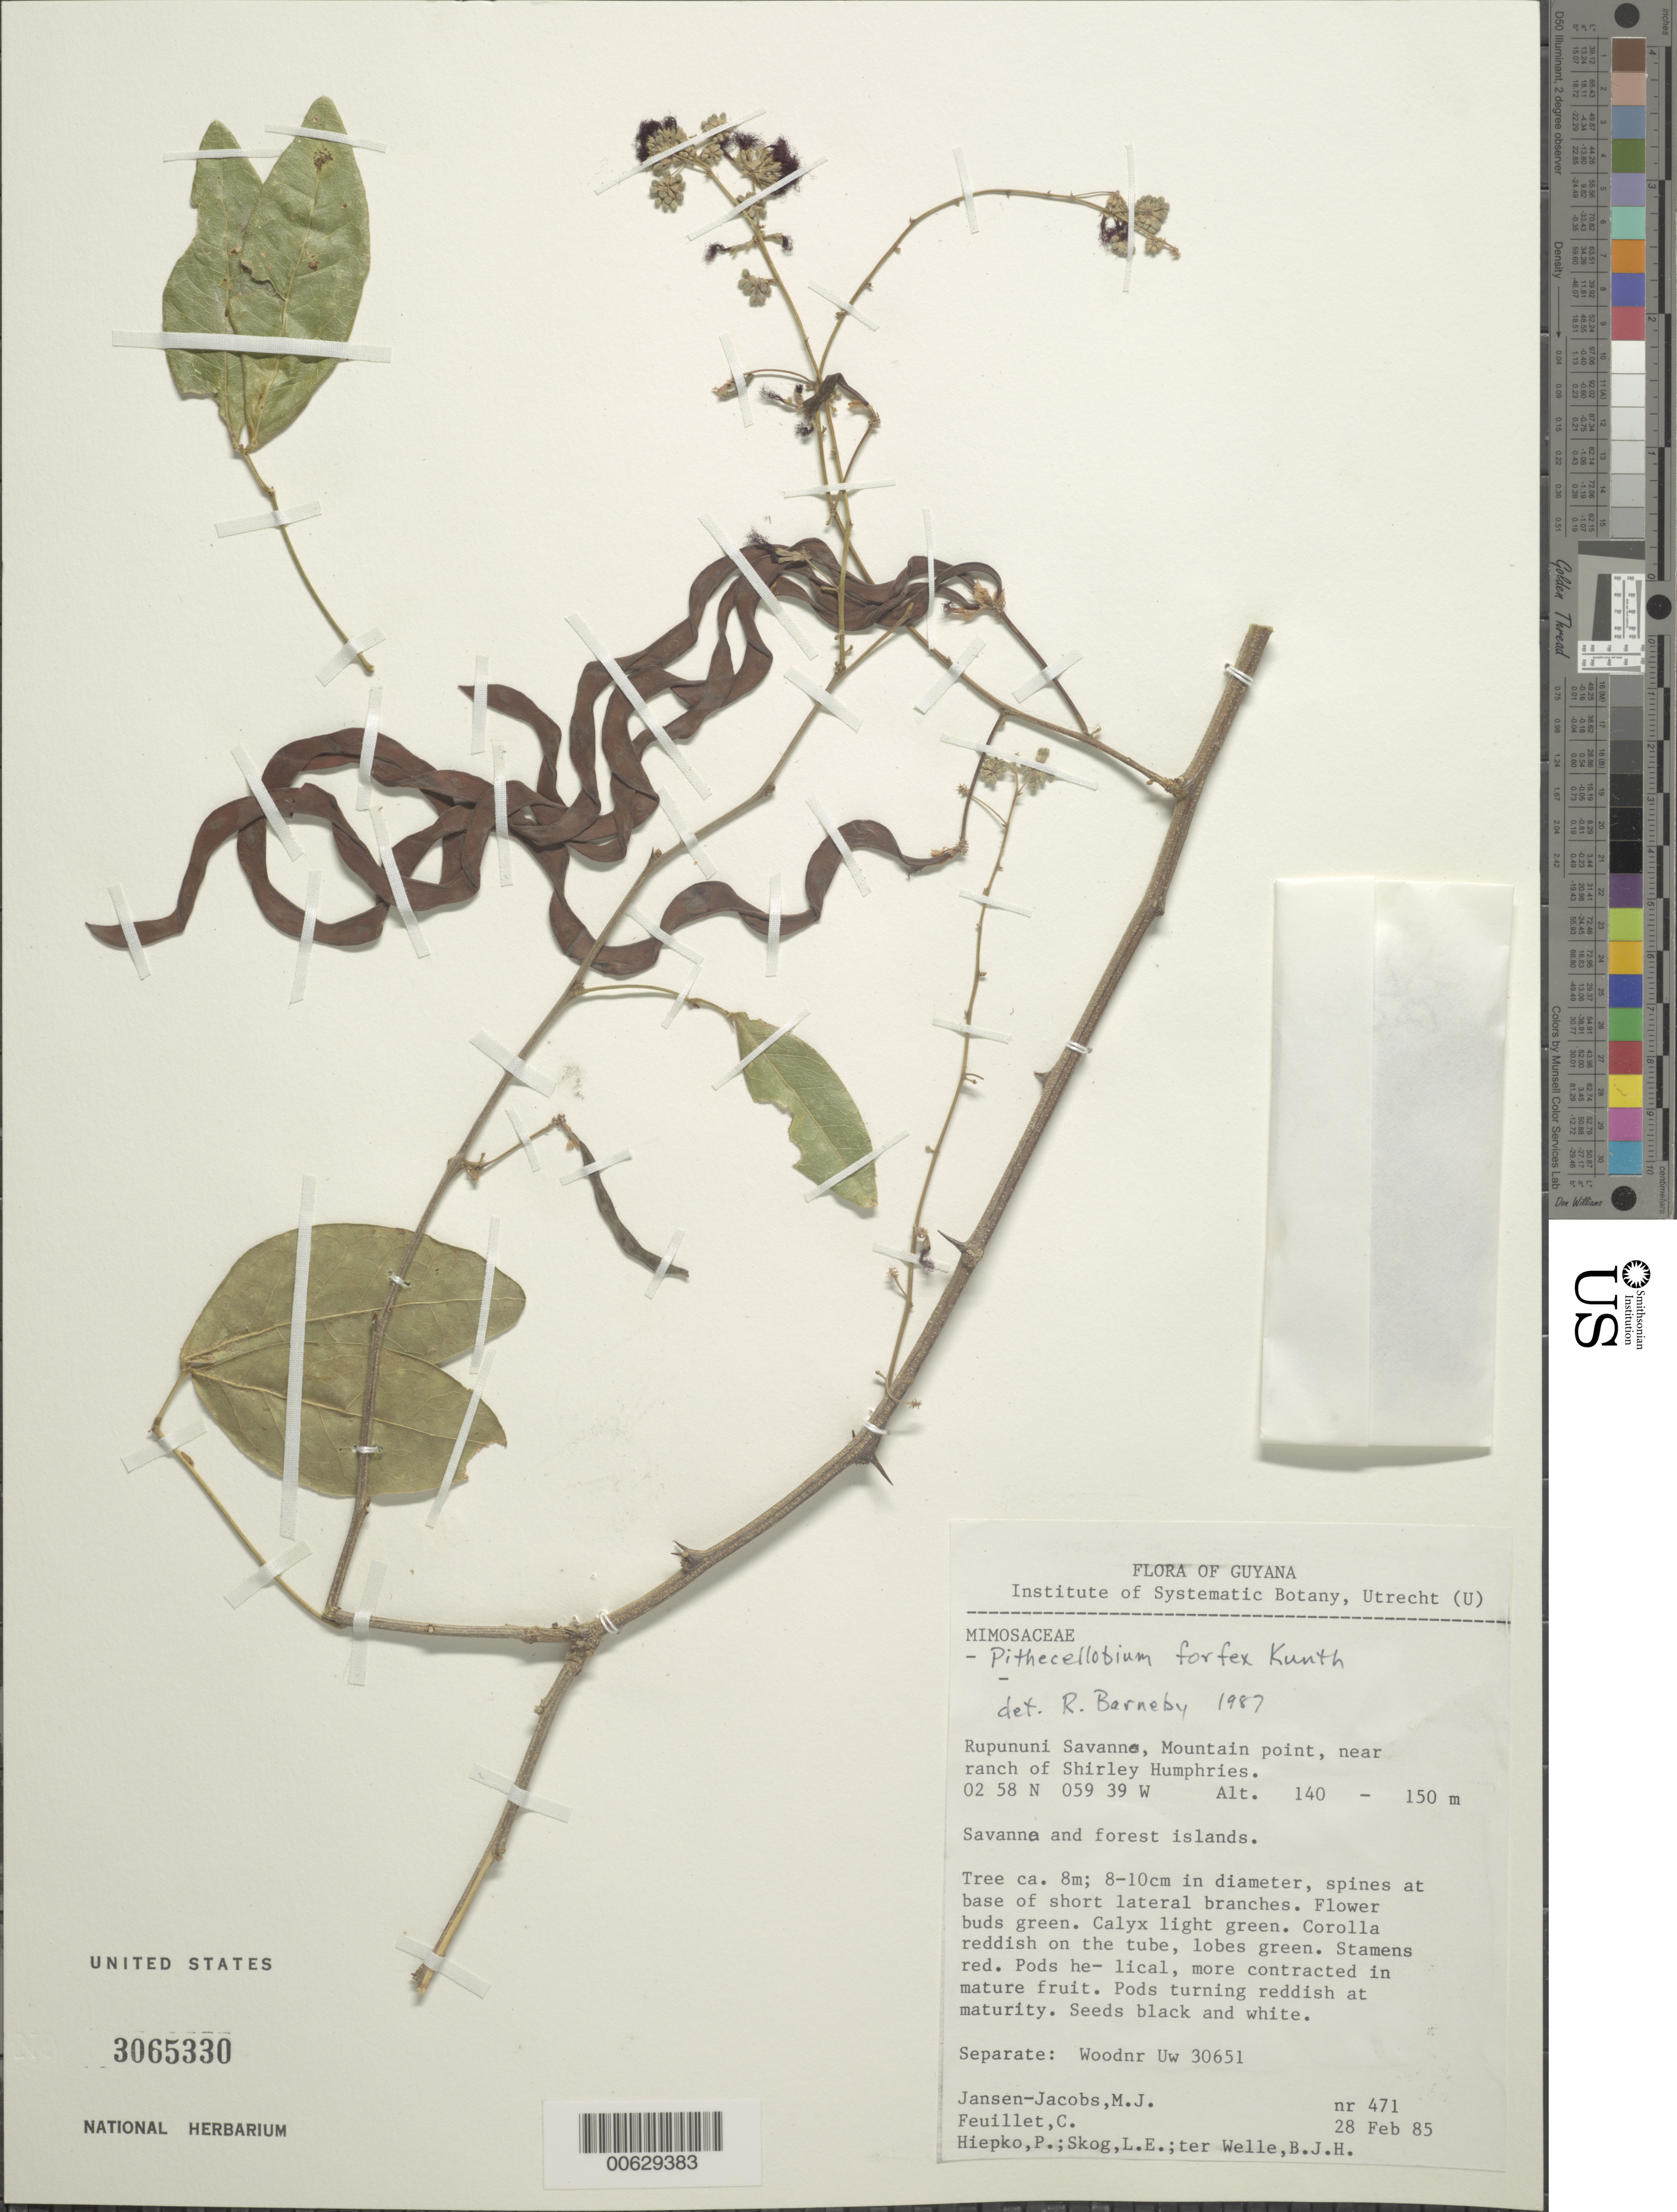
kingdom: Plantae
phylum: Tracheophyta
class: Magnoliopsida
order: Fabales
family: Fabaceae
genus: Pithecellobium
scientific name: Pithecellobium roseum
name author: (Vahl) Barneby & J.W. Grimes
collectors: M. J. Jansen-Jacobs, C. Feuillet, P. H. Hiepko, L. E. Skog & B. Welle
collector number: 471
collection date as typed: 28-Feb-85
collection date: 1985-02-28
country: Guyana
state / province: U. Takutu-U. Essequibo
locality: Rupununi Savanna, Mountain Point, near ranch of Shirley Humphries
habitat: Savanna and forest islands.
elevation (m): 140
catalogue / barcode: US 3065330